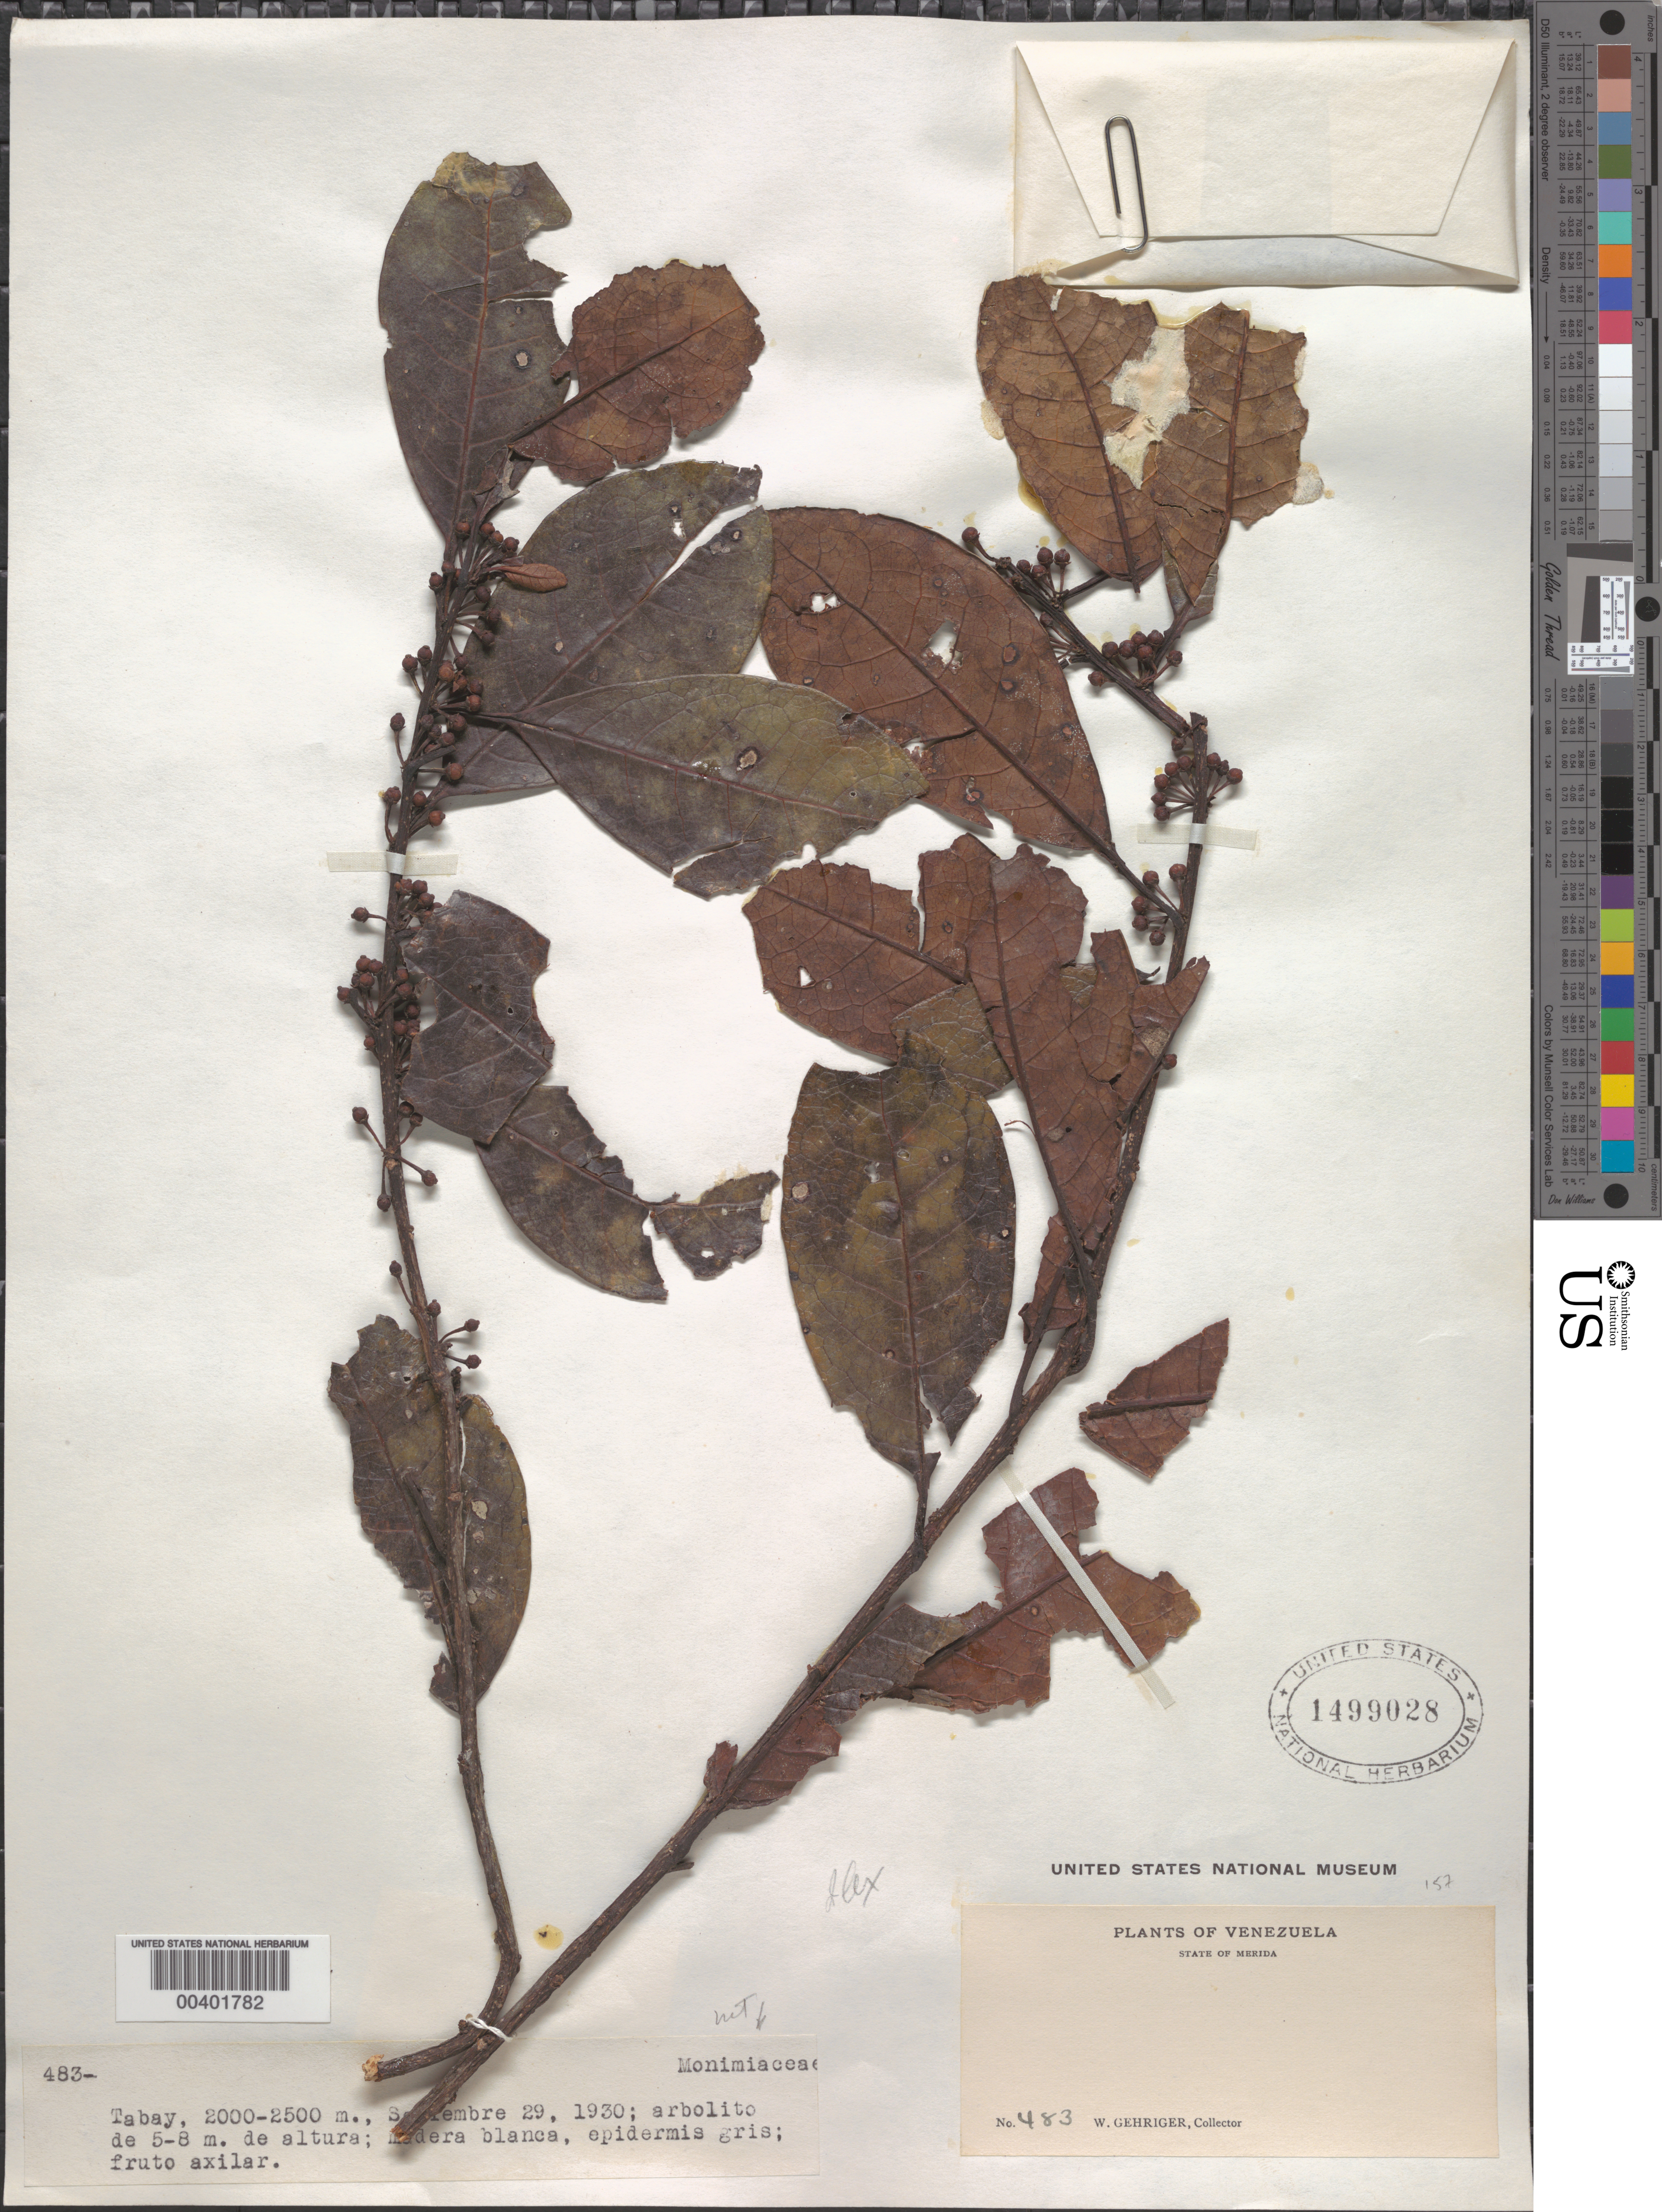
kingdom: Plantae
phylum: Tracheophyta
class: Magnoliopsida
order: Aquifoliales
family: Aquifoliaceae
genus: Ilex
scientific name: Ilex sp.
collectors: W. Gehriger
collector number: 483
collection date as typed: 29 Sep 1930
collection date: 1930-09-29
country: Venezuela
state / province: Mérida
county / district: Libertador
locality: Tabay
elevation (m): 2000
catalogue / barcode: US 1499028